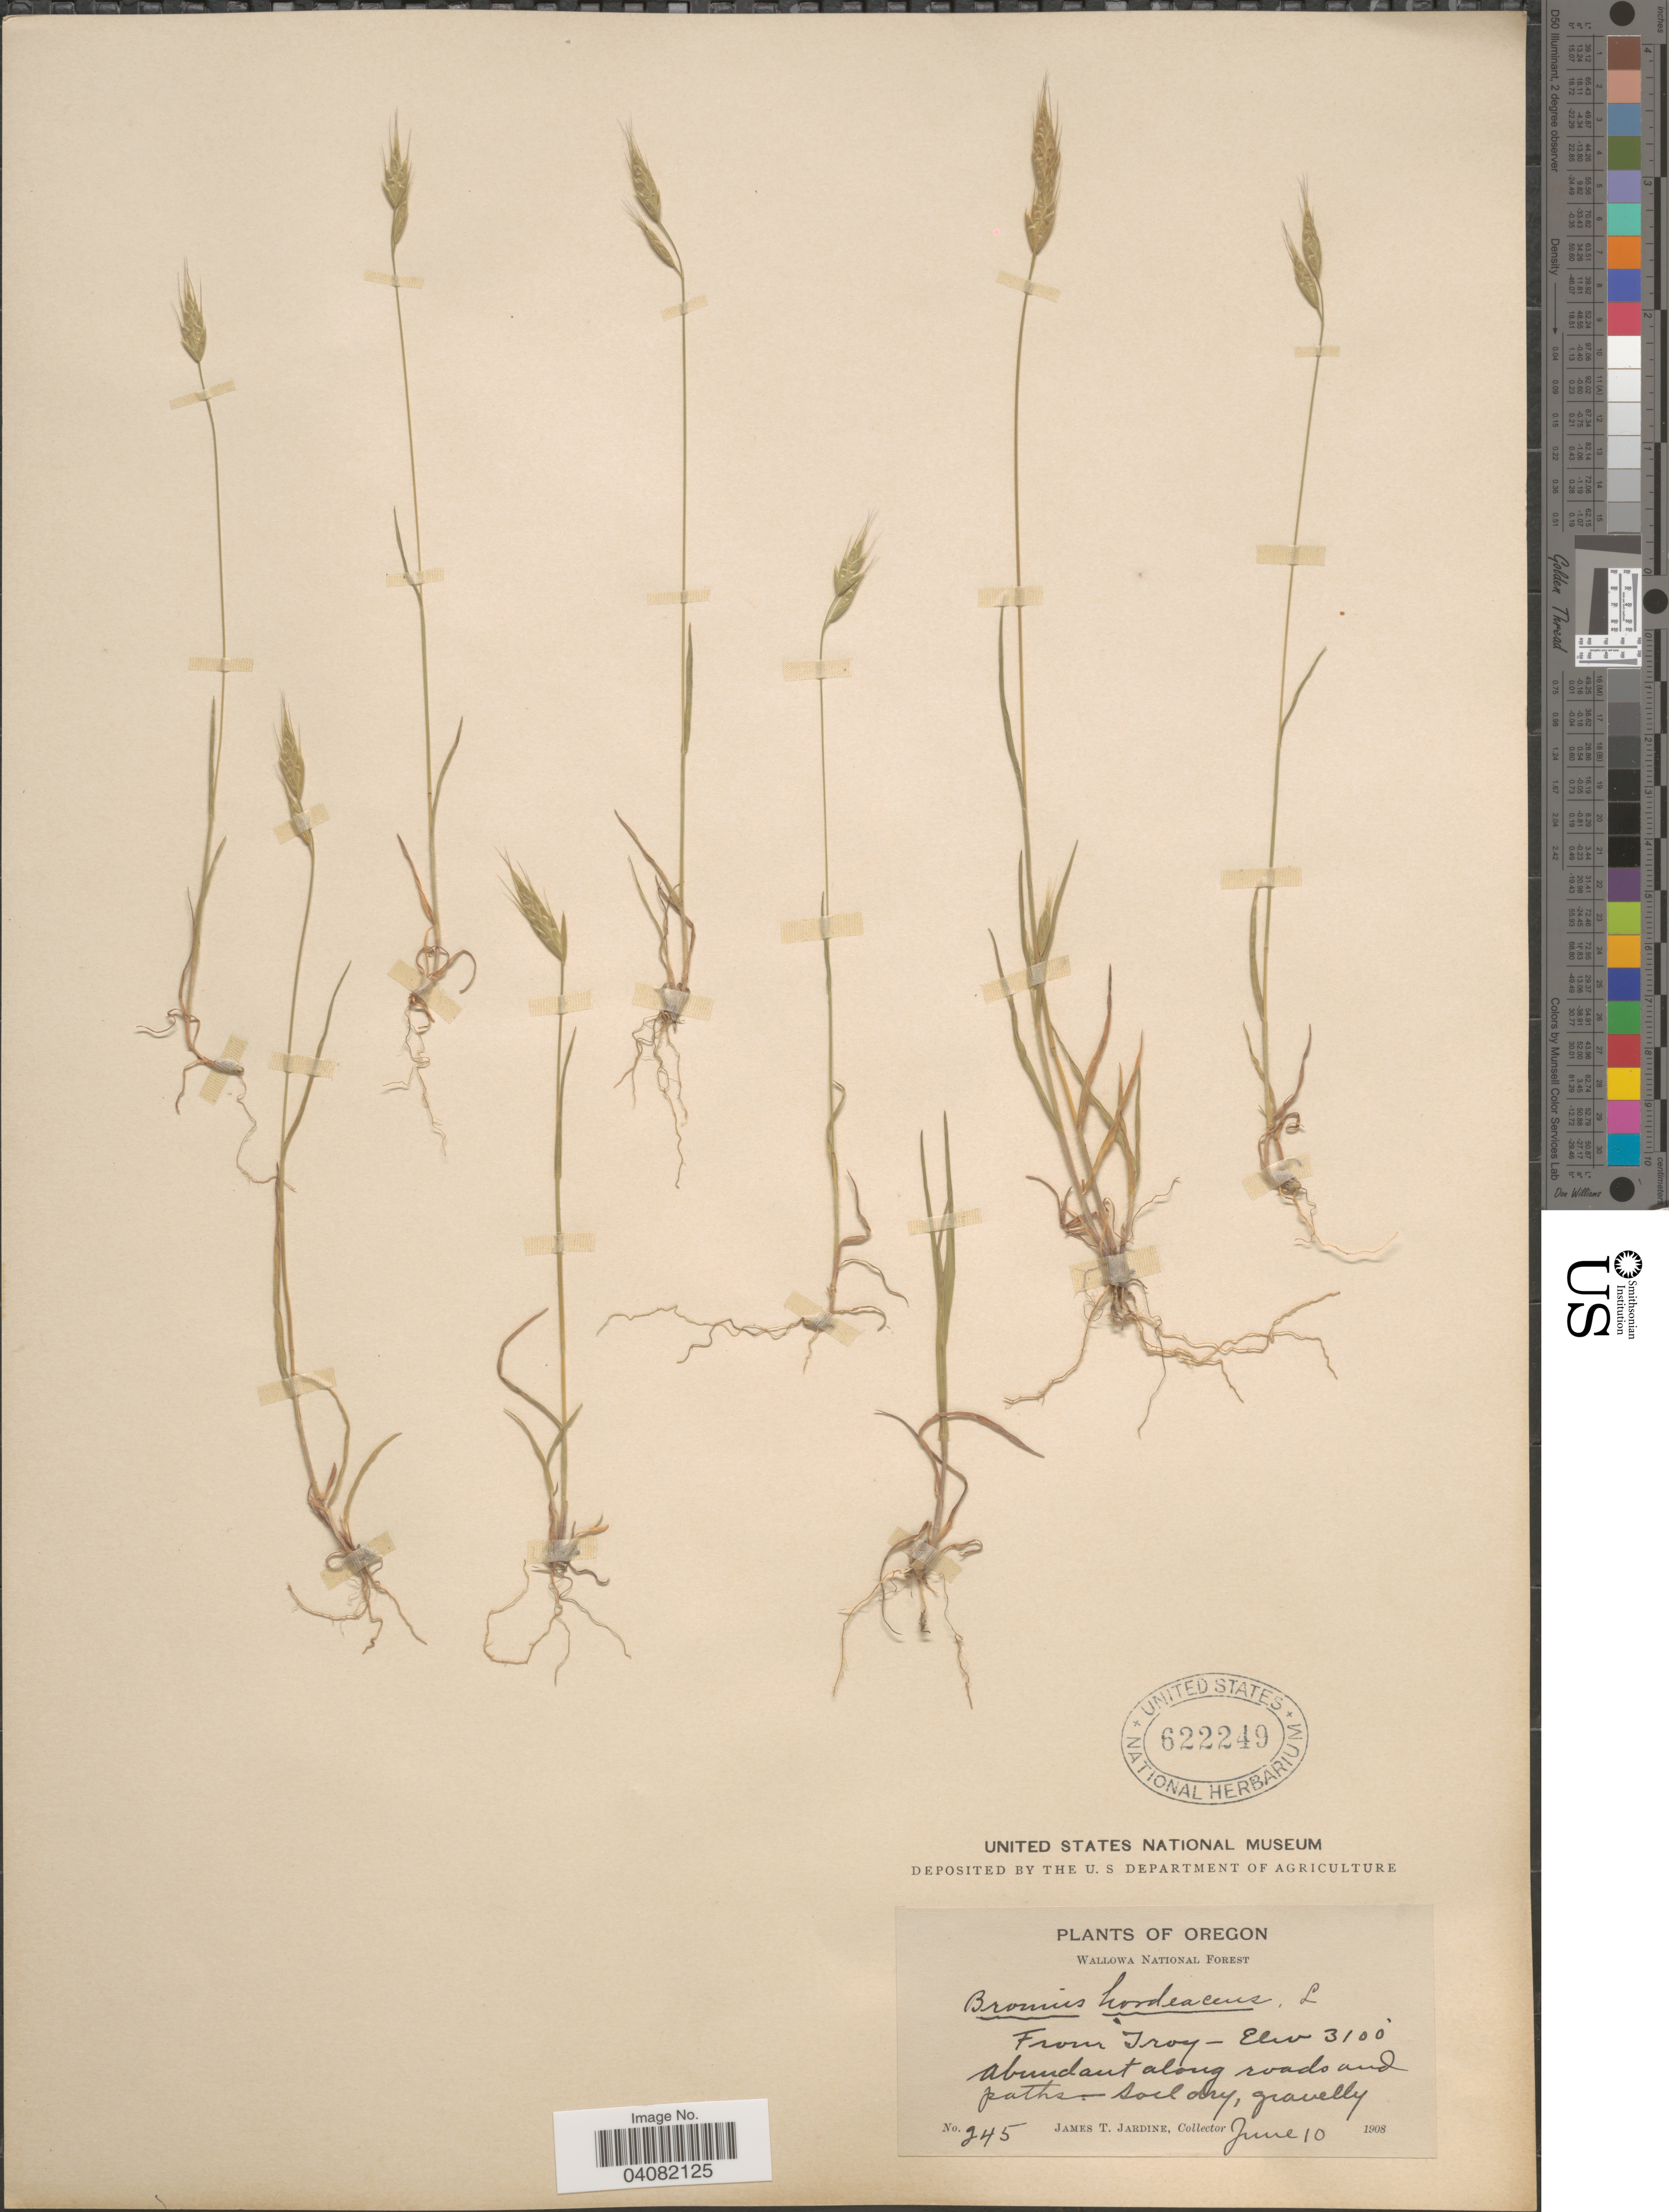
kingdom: Plantae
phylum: Tracheophyta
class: Liliopsida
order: Poales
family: Poaceae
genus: Bromus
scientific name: Bromus hordeaceus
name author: L.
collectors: J. T. Jardine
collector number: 245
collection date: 1908-06-10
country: United States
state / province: Oregon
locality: Wallowa National Forest. From Troy-Abundant along roads and paths. Soil dry, gravelly.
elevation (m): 945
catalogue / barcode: US 622249